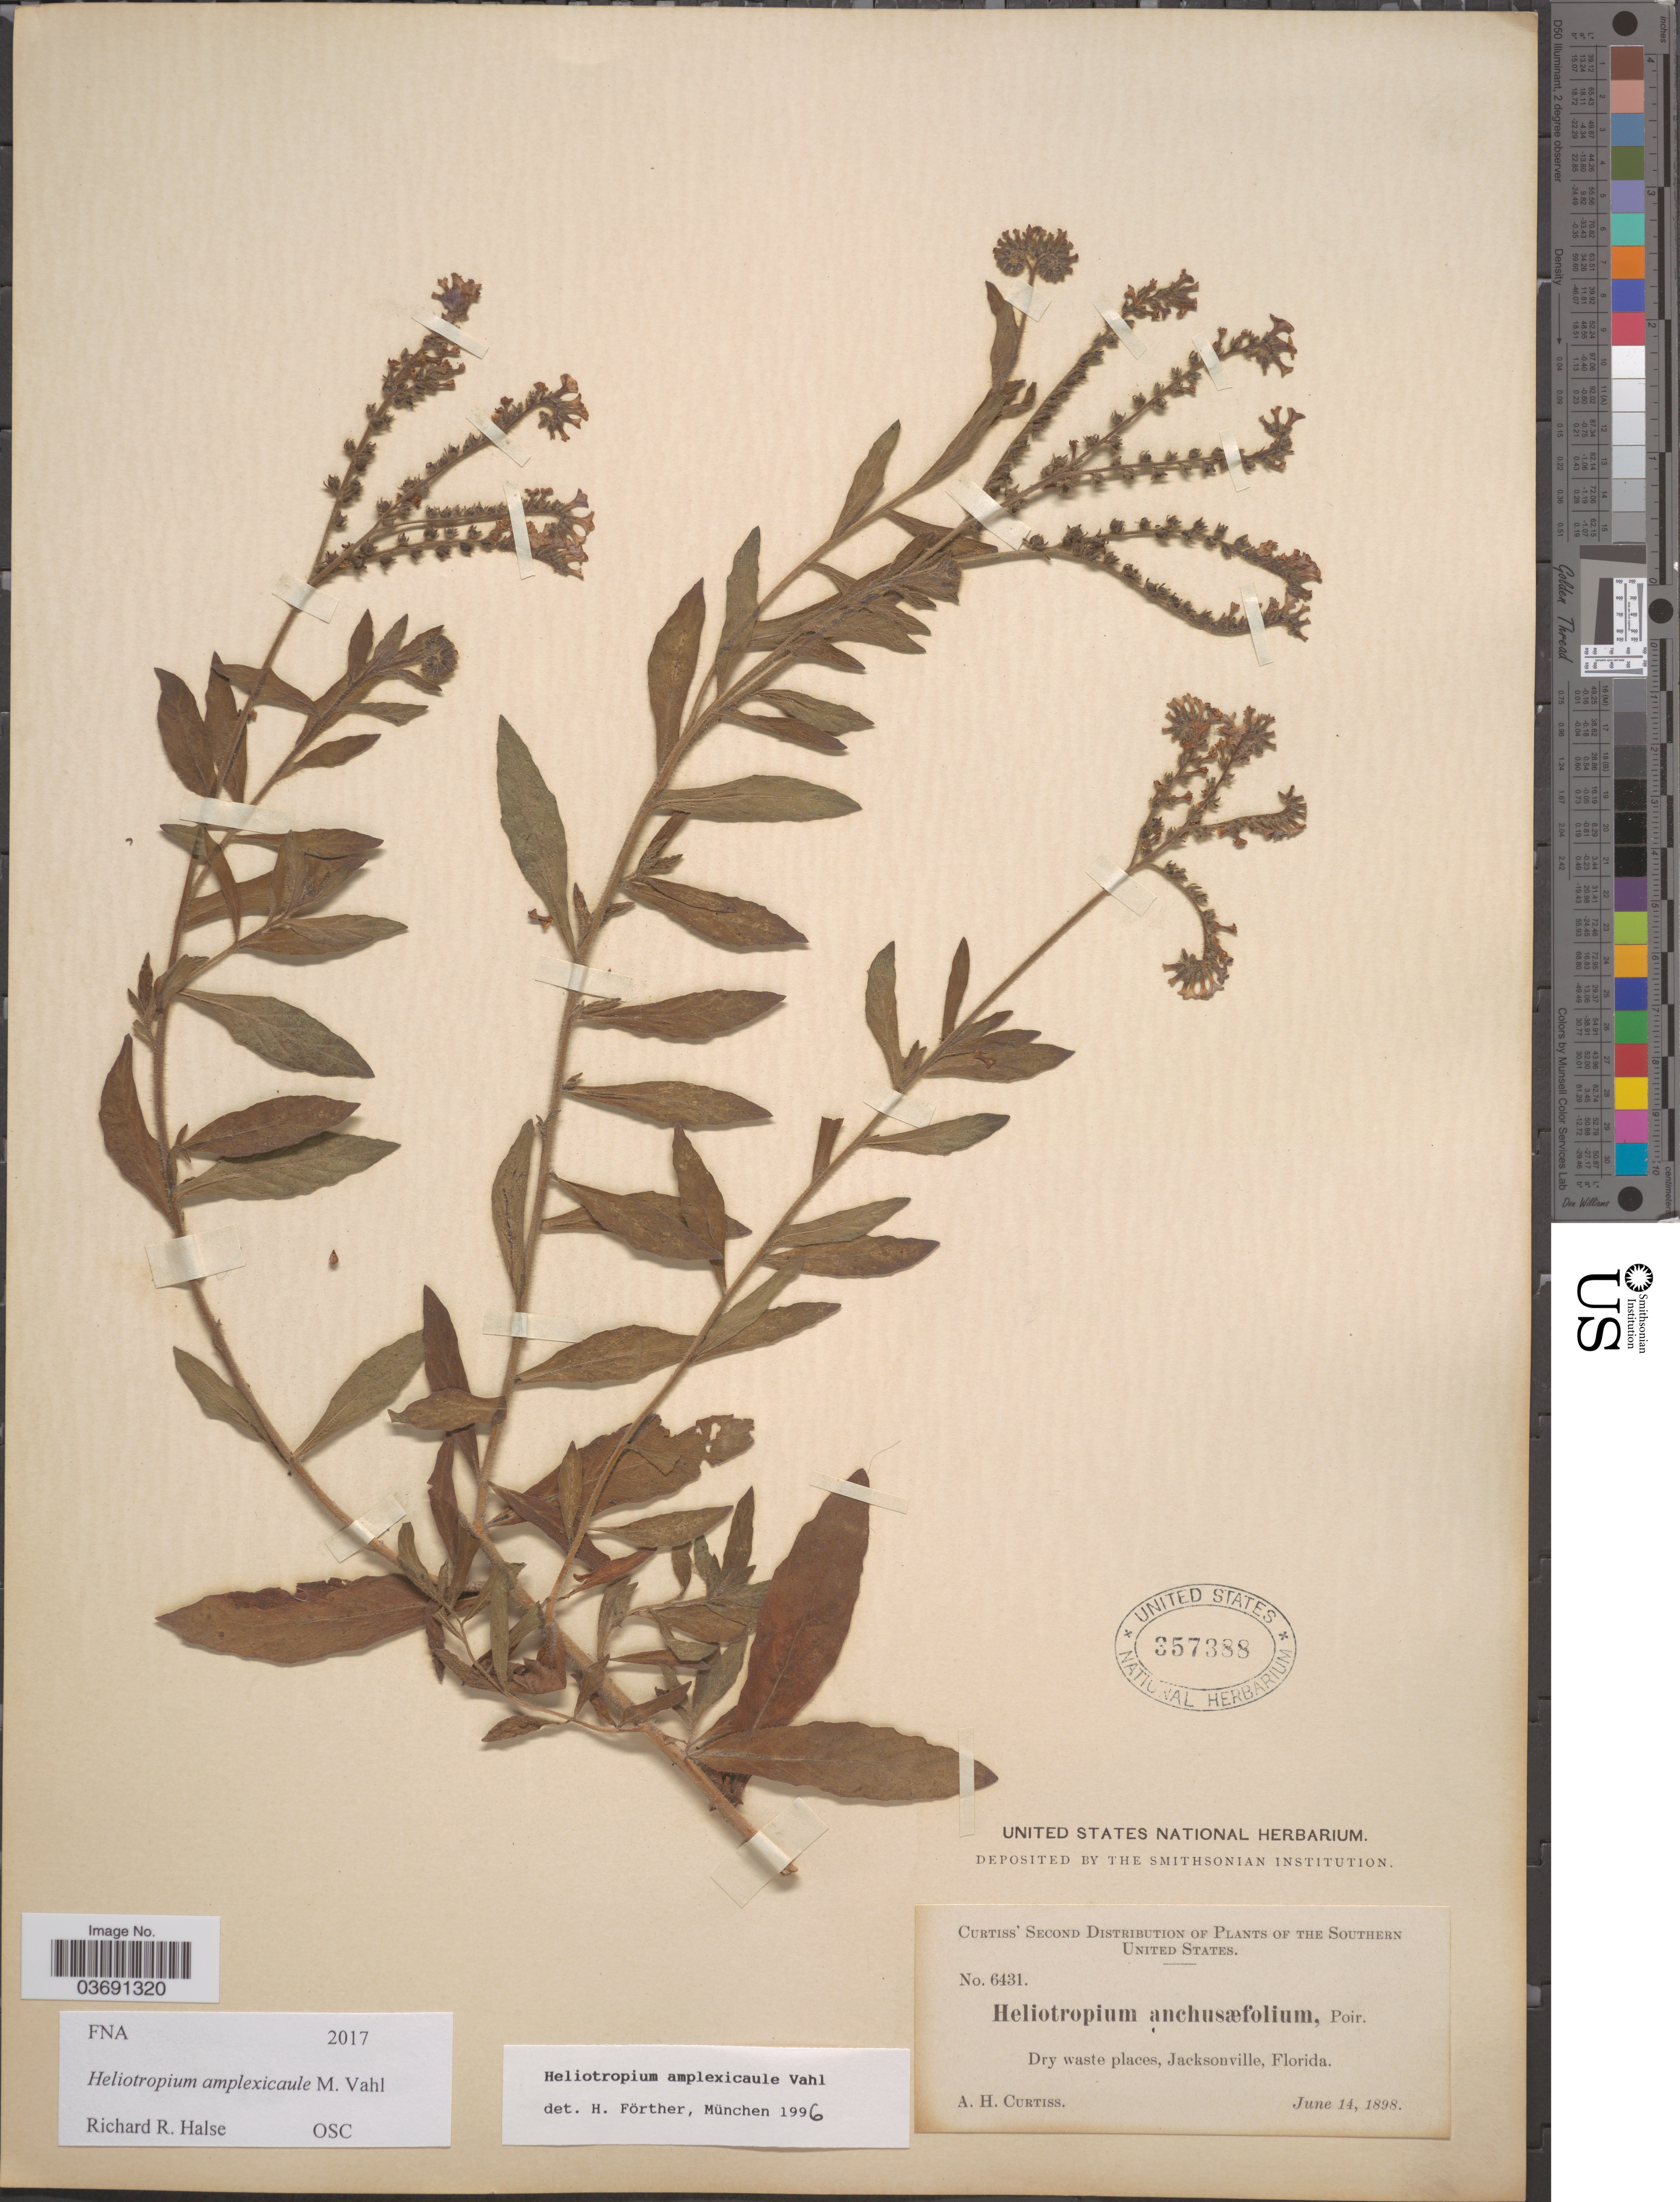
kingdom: Plantae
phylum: Tracheophyta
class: Magnoliopsida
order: Boraginales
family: Heliotropiaceae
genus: Heliotropium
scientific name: Heliotropium amplexicaule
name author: Vahl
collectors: A. H. Curtiss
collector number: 6431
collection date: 1898-06-14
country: United States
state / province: Florida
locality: Southern United States. Jacksonville.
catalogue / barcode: US 357388